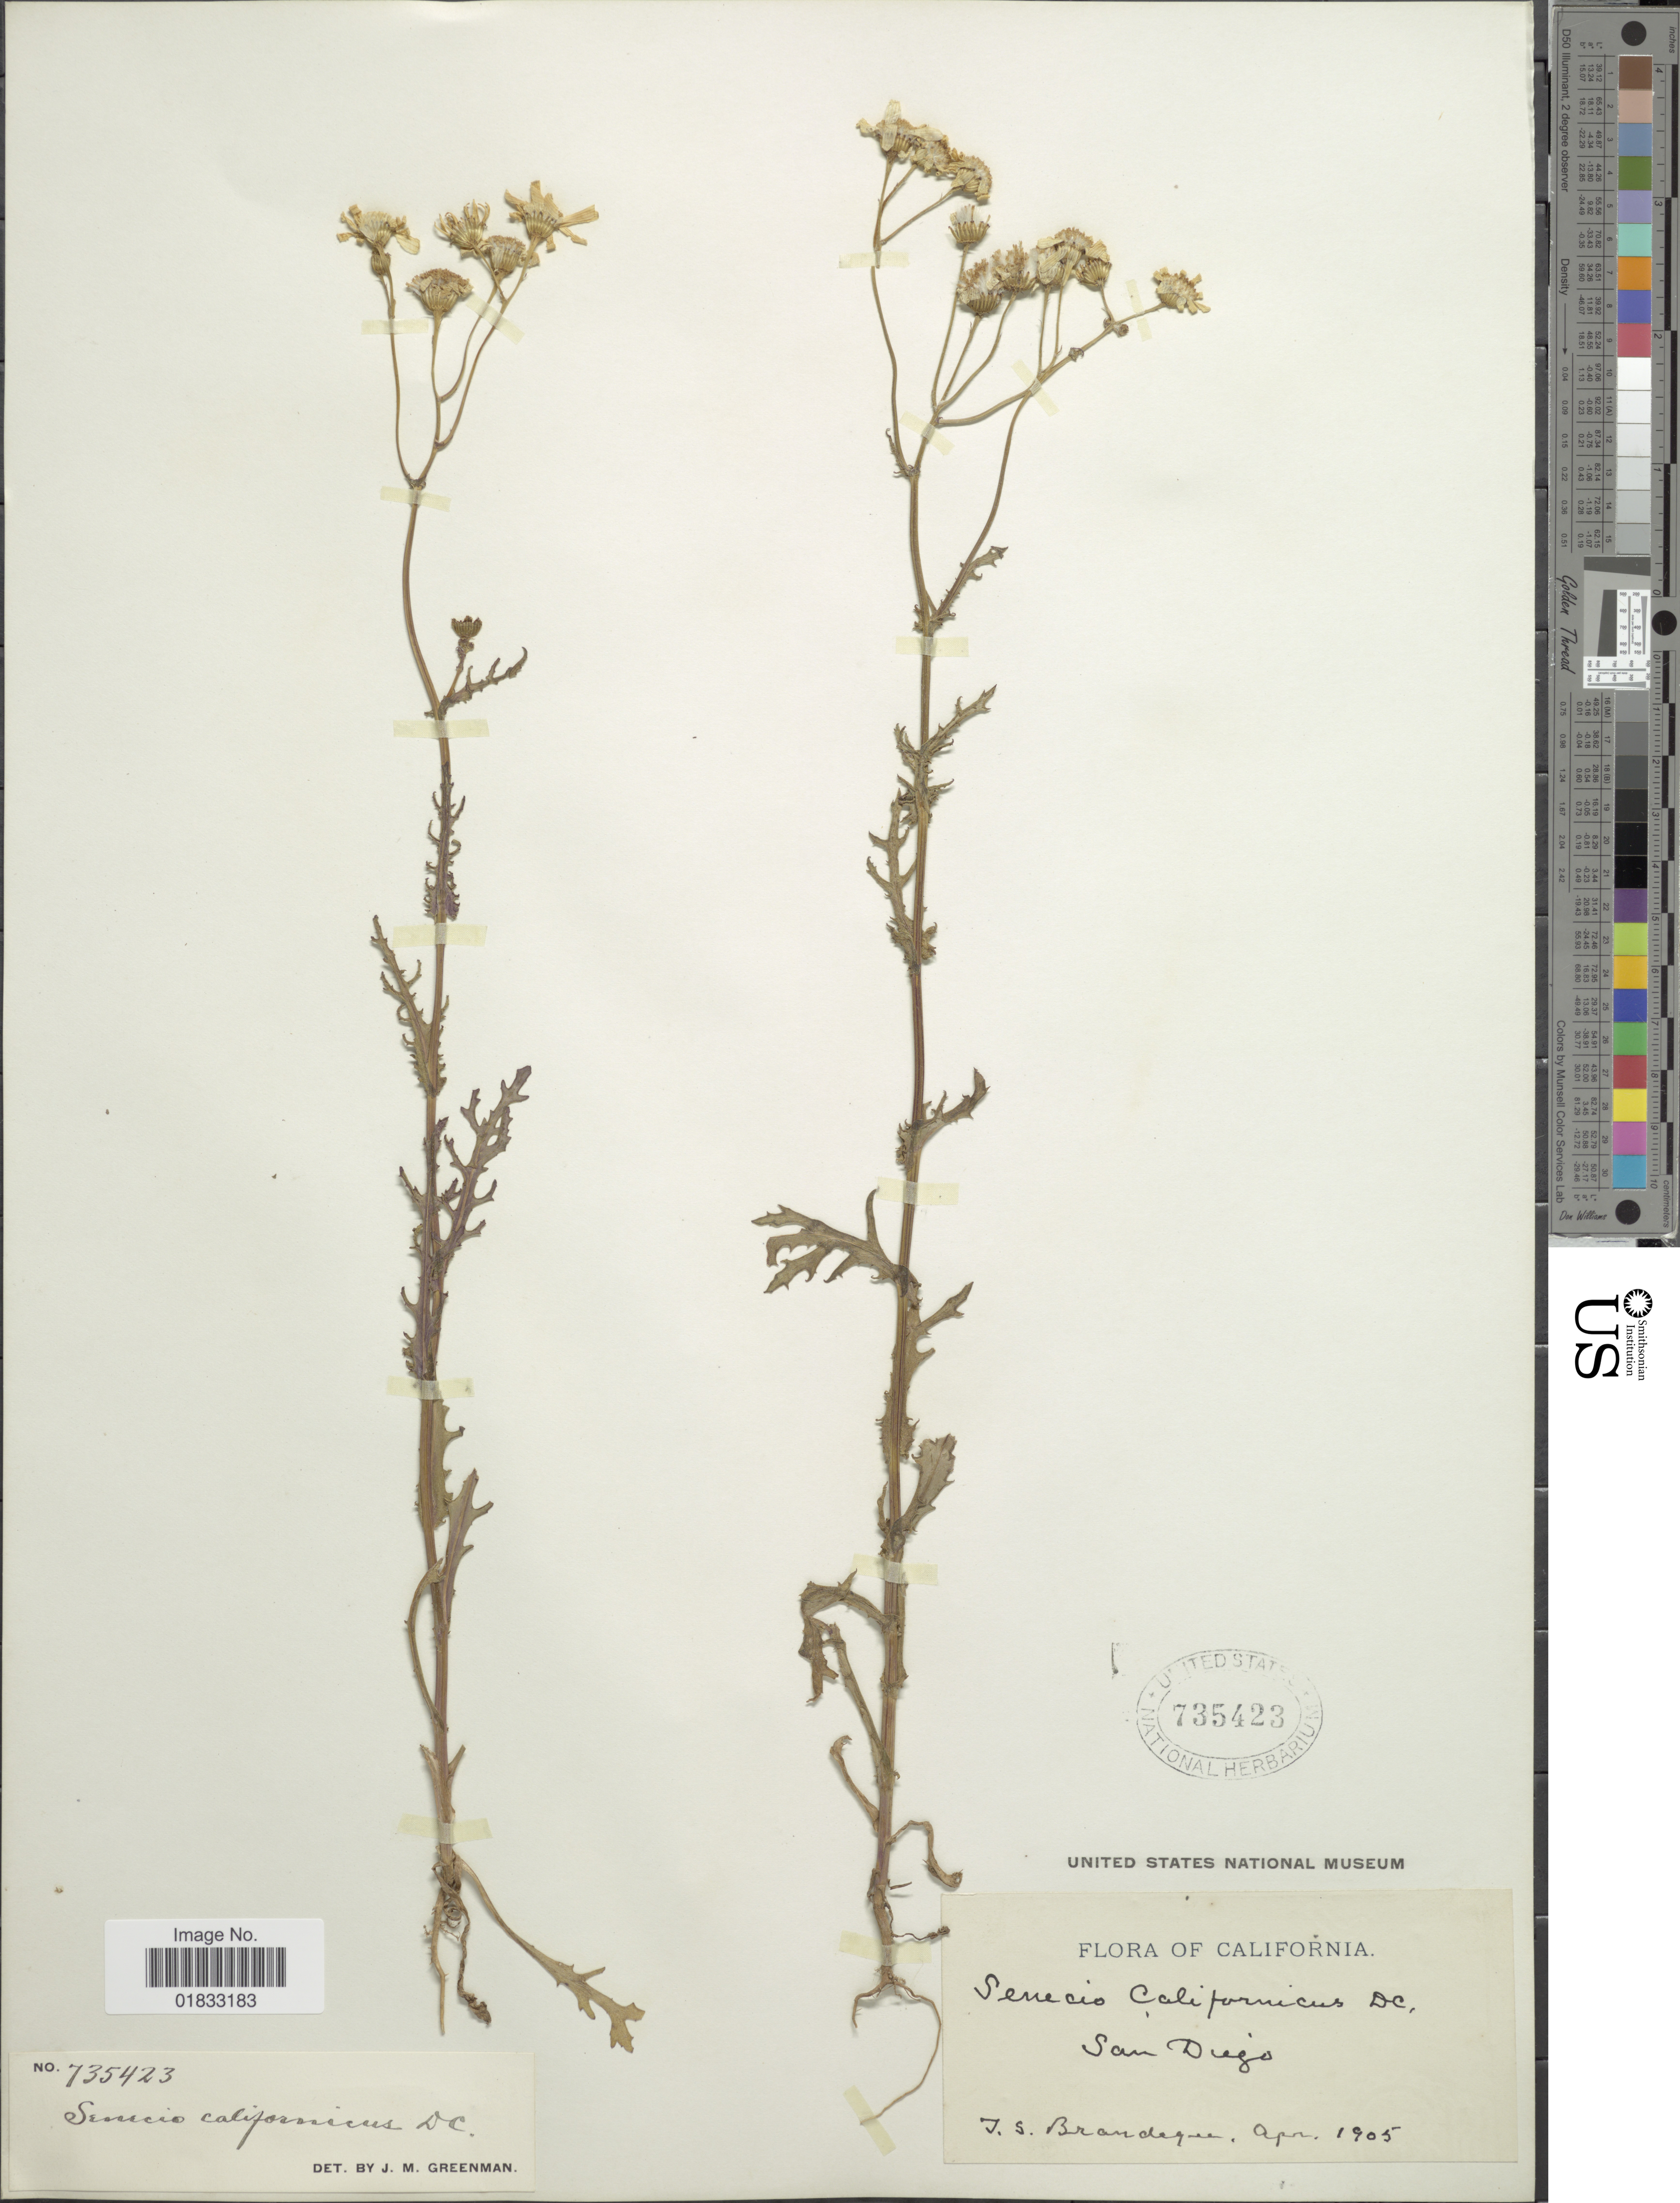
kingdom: Plantae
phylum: Tracheophyta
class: Magnoliopsida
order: Asterales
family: Asteraceae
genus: Senecio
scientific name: Senecio californicus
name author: DC.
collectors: T. S. Brandegee (herbarium)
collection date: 1905-04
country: United States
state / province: California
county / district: San Diego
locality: San Diego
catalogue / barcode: US 735423